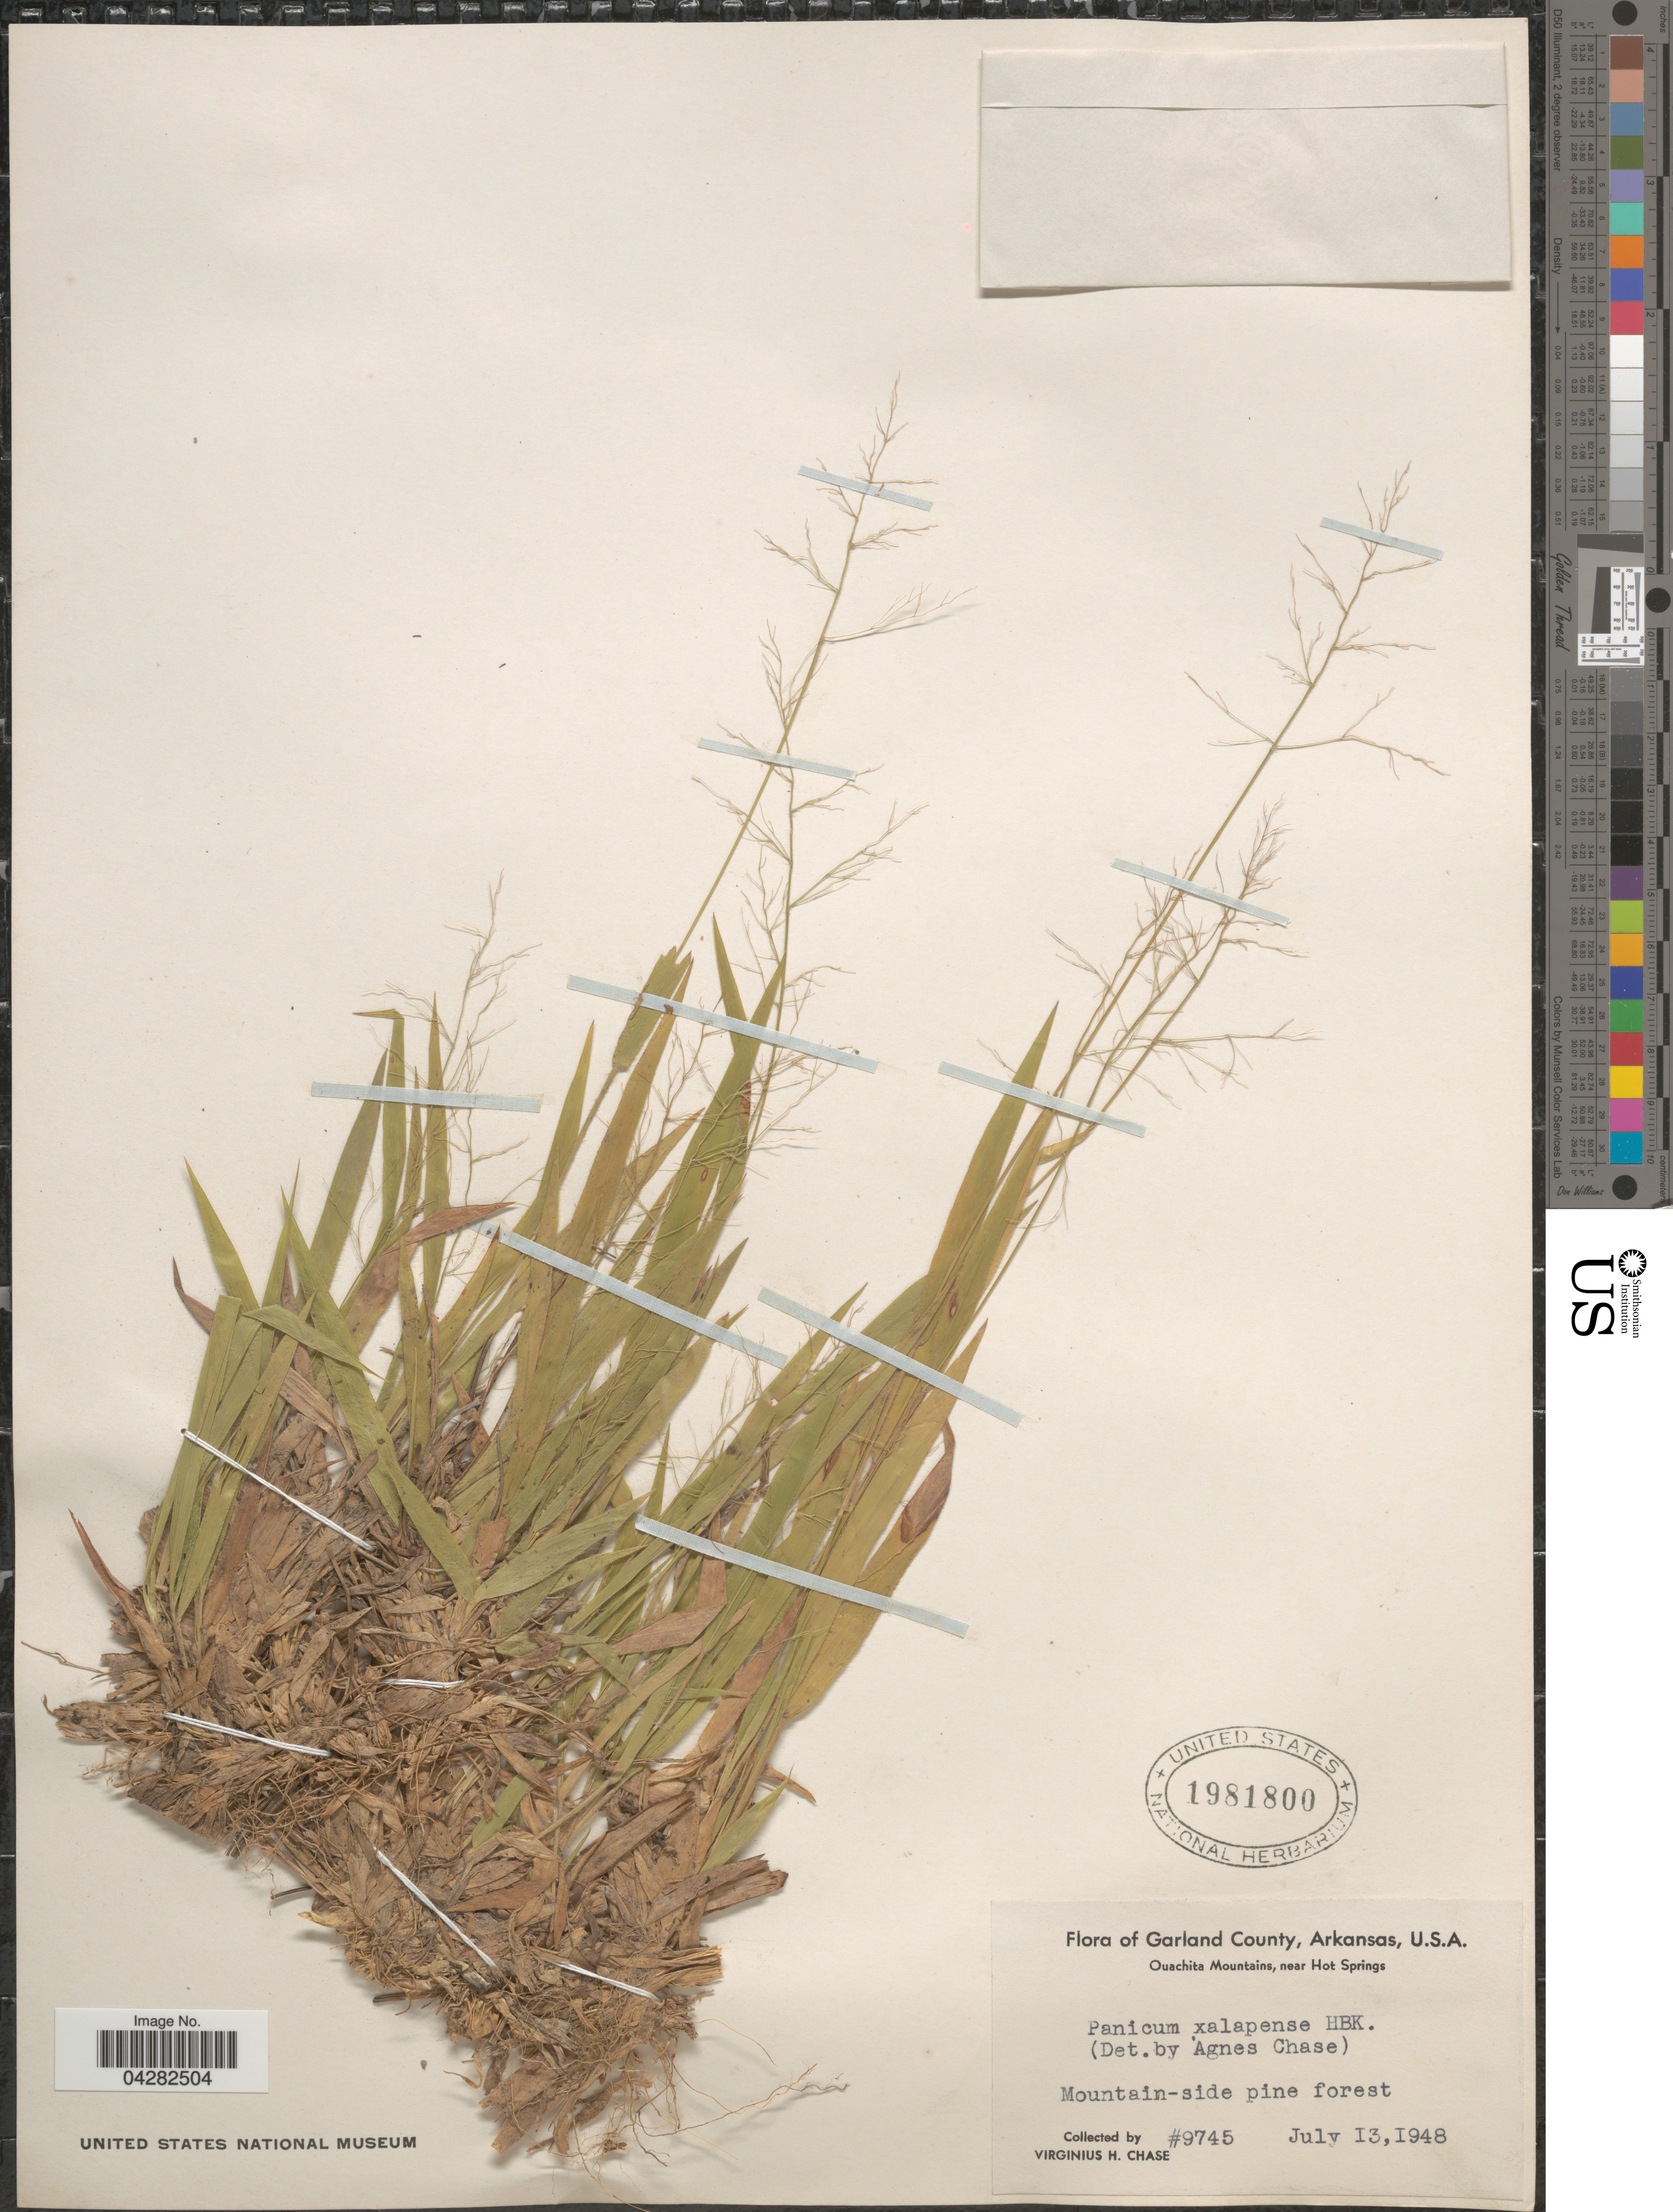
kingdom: Plantae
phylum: Tracheophyta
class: Liliopsida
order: Poales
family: Poaceae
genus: Dichanthelium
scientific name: Dichanthelium laxiflorum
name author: (Lam.) Gould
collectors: V. H. Chase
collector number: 9745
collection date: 1948-07-13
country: United States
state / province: Arkansas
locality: Garland County. Ouachita Mountains, near Hot Springs. Mountain-side pine forest.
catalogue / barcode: US 1981800